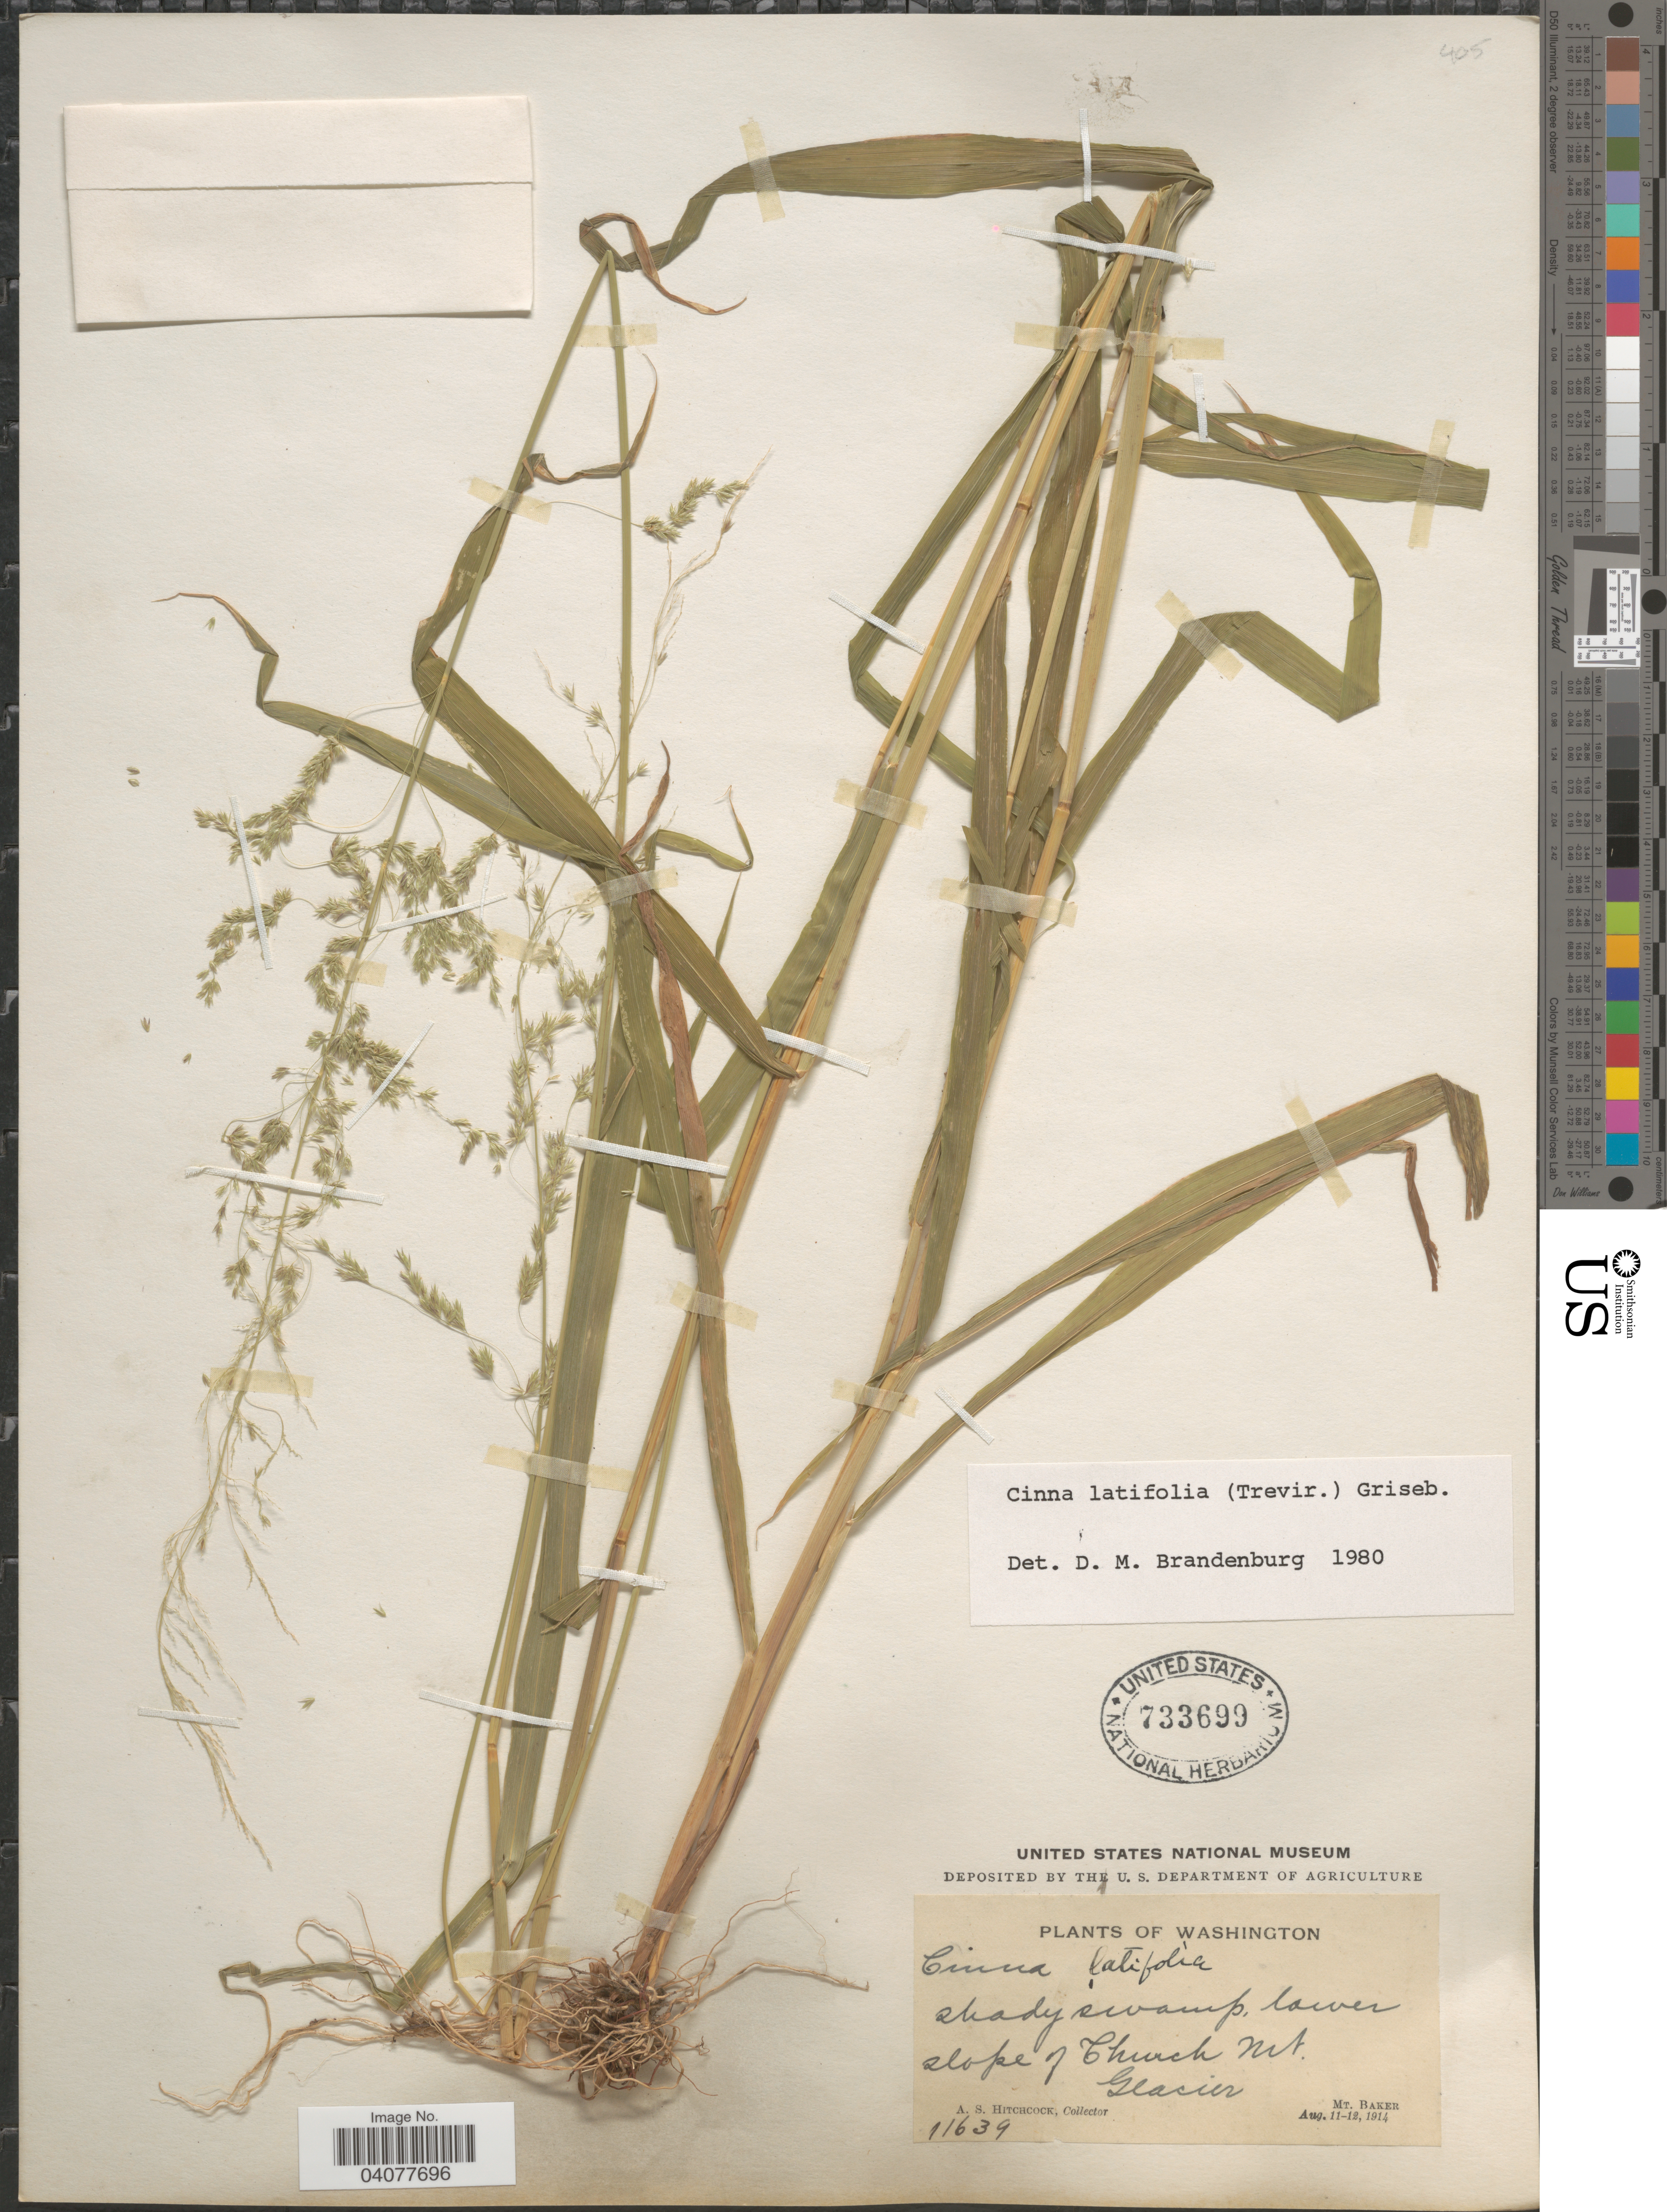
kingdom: Plantae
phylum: Tracheophyta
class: Liliopsida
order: Poales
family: Poaceae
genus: Cinna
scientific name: Cinna latifolia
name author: (Trevir. ex Goeppert) Griseb.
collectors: A. S. Hitchcock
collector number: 11639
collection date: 1914-08-11/1914-08-12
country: United States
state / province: Washington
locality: Shady swamp, lower slope of Church Mt. Glacier. Mt. Baker.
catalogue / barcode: US 733699